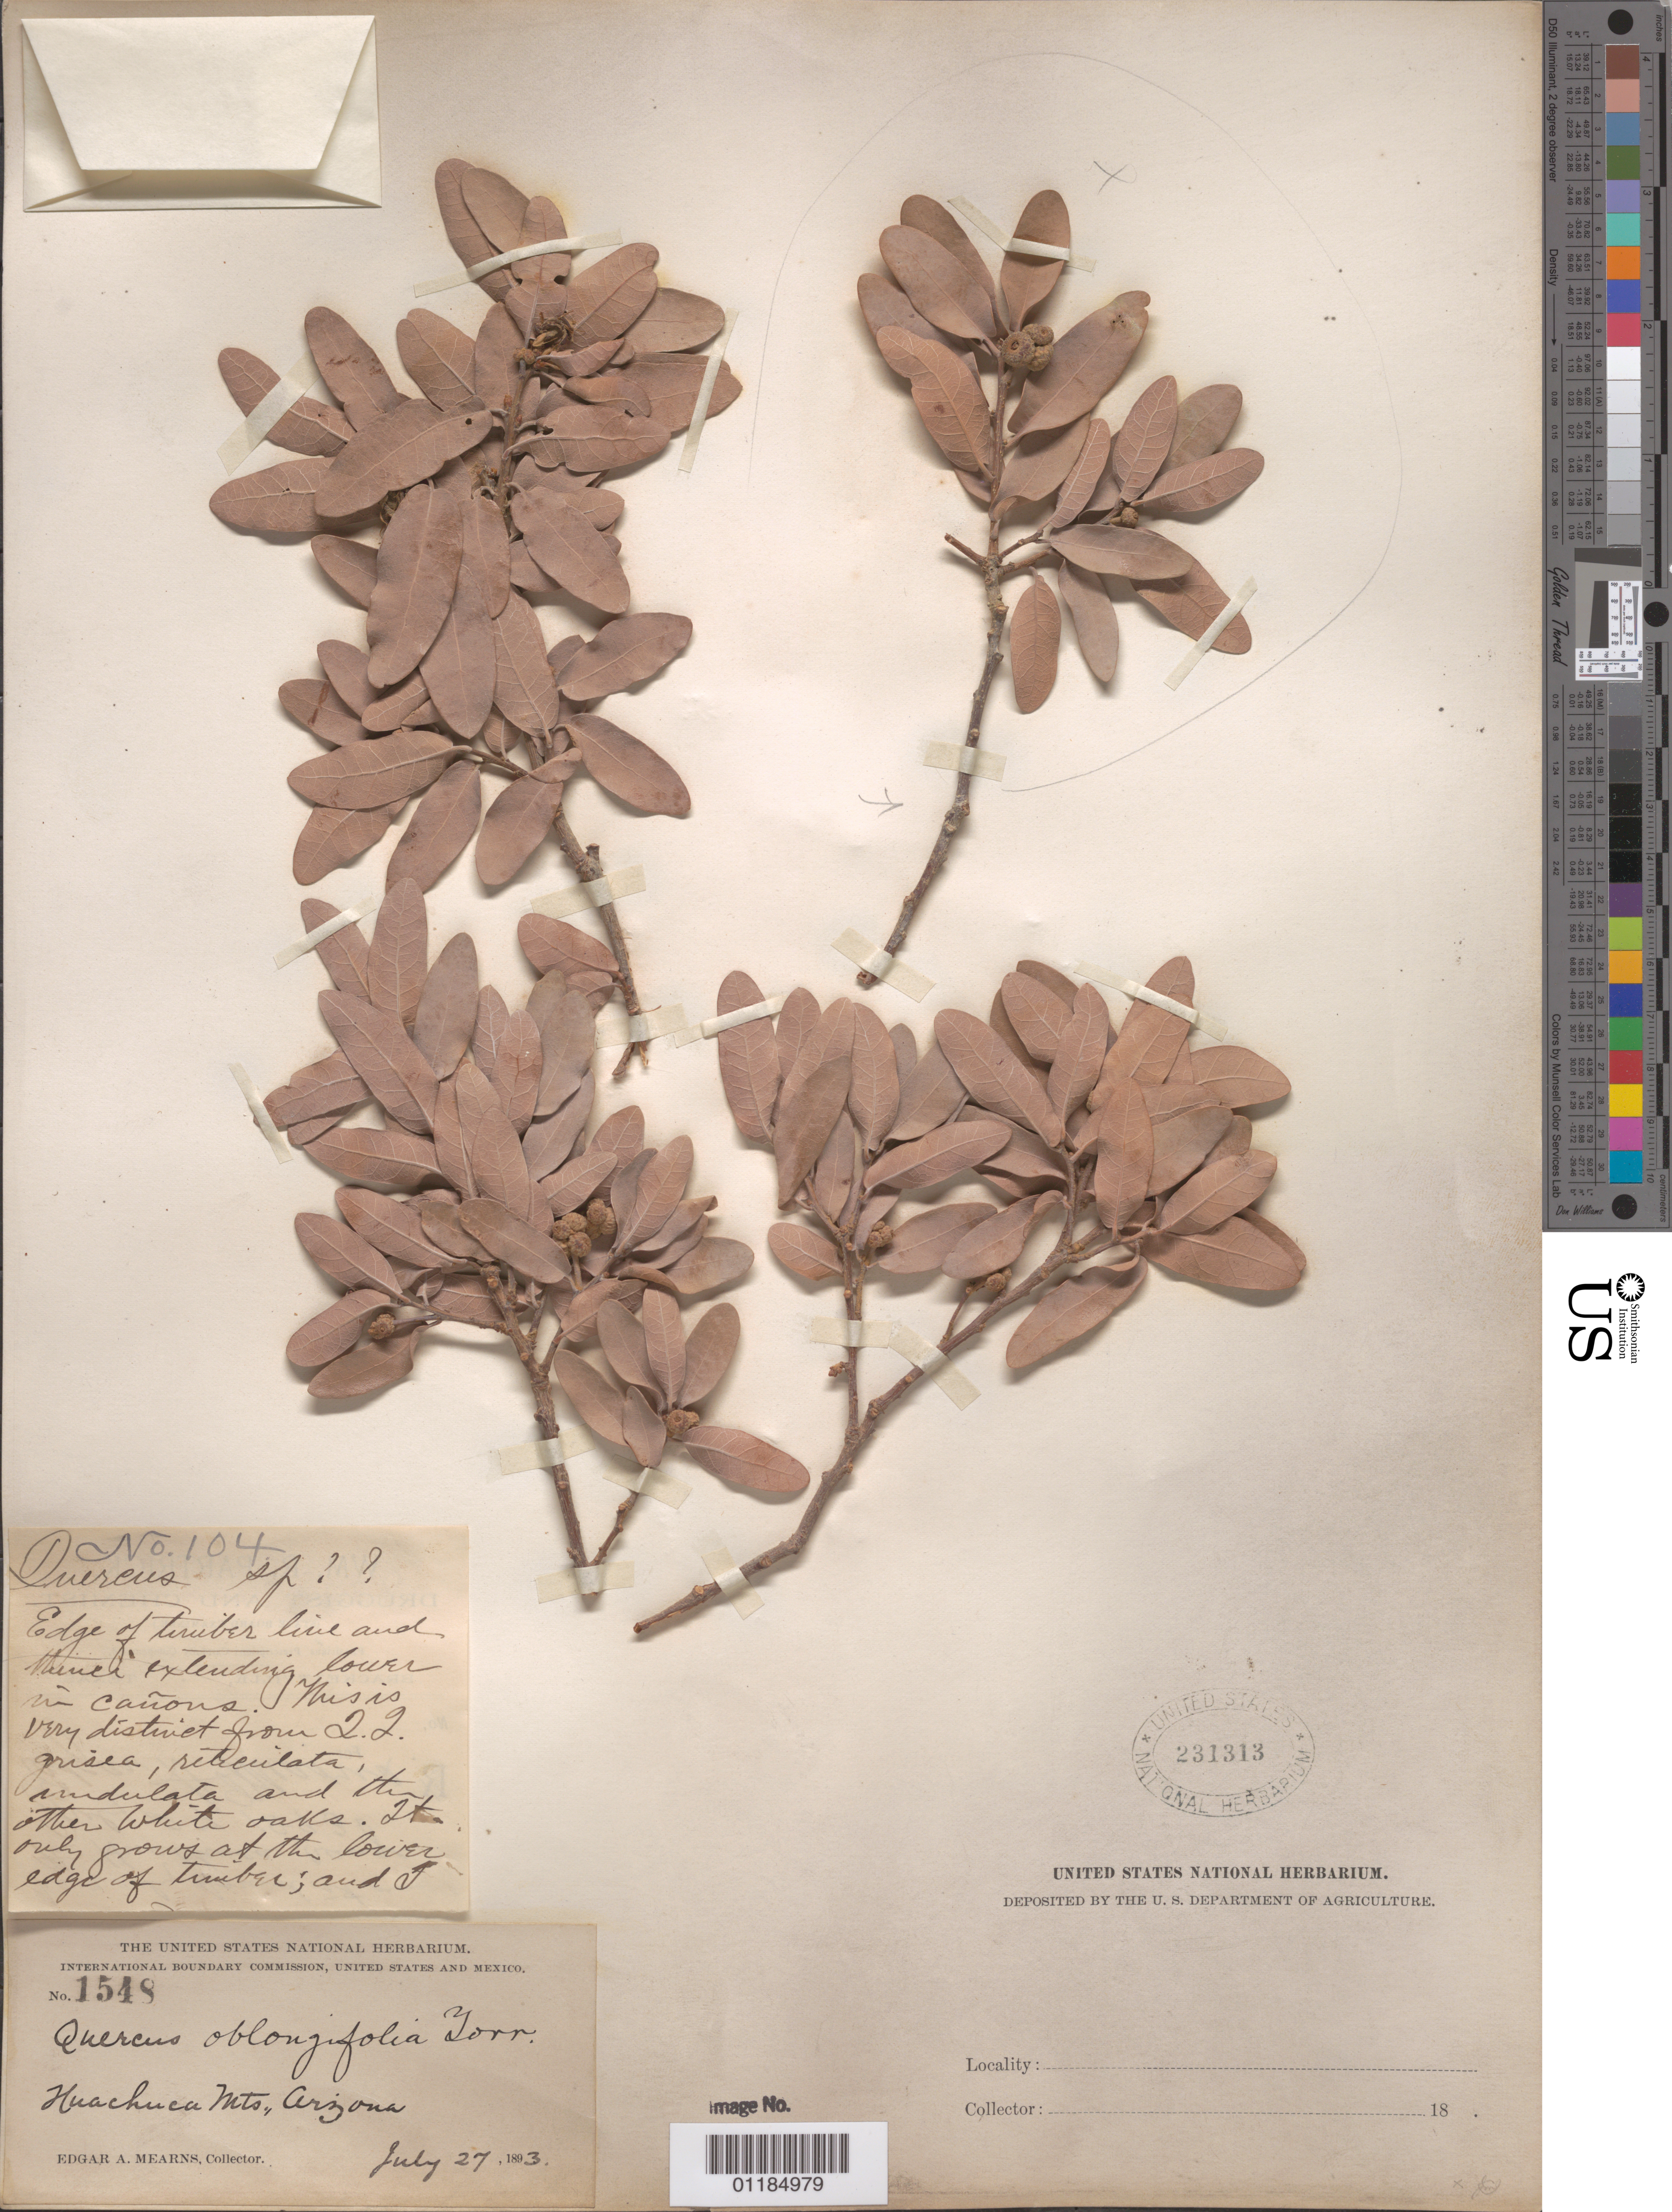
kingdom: Plantae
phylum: Tracheophyta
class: Magnoliopsida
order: Fagales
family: Fagaceae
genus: Quercus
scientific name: Quercus oblongifolia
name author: Torr.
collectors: E. A. Mearns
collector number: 1548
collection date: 1893-07-27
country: United States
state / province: Arizona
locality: Huachuca Mts.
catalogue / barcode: US 231313